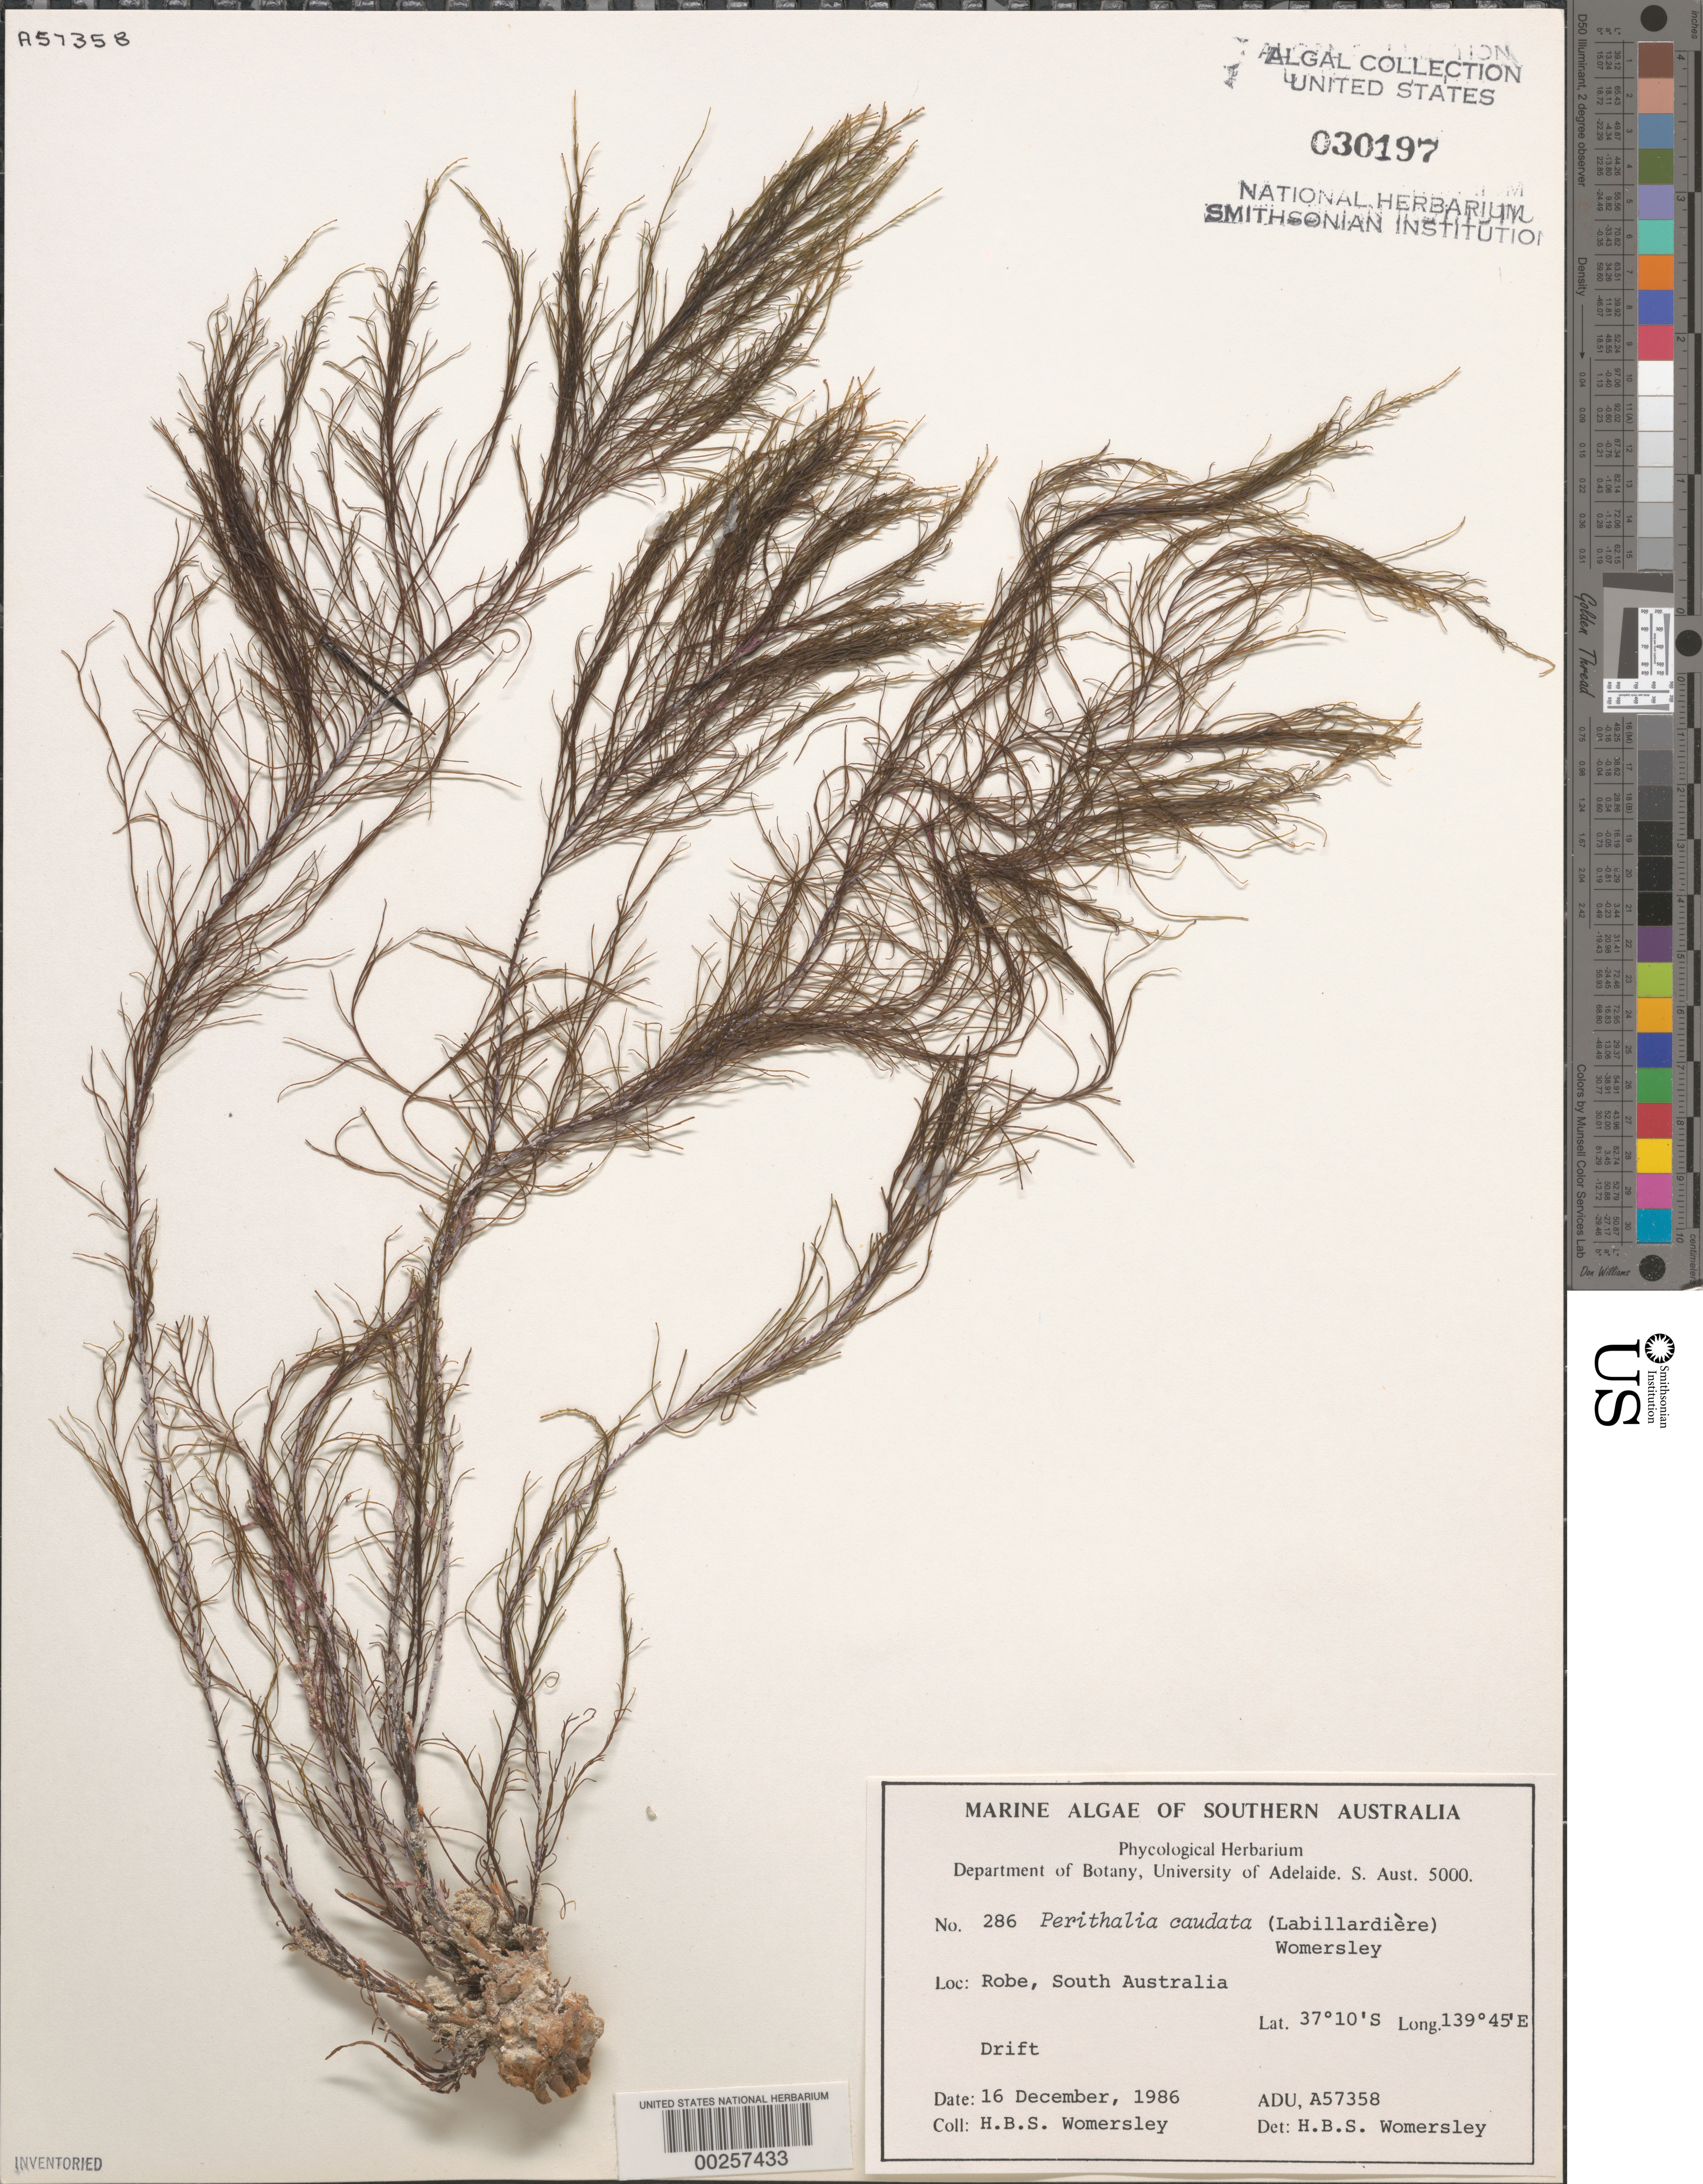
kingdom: Chromista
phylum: Ochrophyta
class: Phaeophyceae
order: Sporochnales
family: Sporochnaceae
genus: Perithalia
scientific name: Perithalia caudata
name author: (Labillardière) Womersley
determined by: Womersley, H. B. S.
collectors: H. B. S. Womersley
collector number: ADU A57358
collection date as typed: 16 Dec 1986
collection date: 1986-12-16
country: Australia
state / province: South Australia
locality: Robe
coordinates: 37 10' S, 139 45' E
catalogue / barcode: US 30197